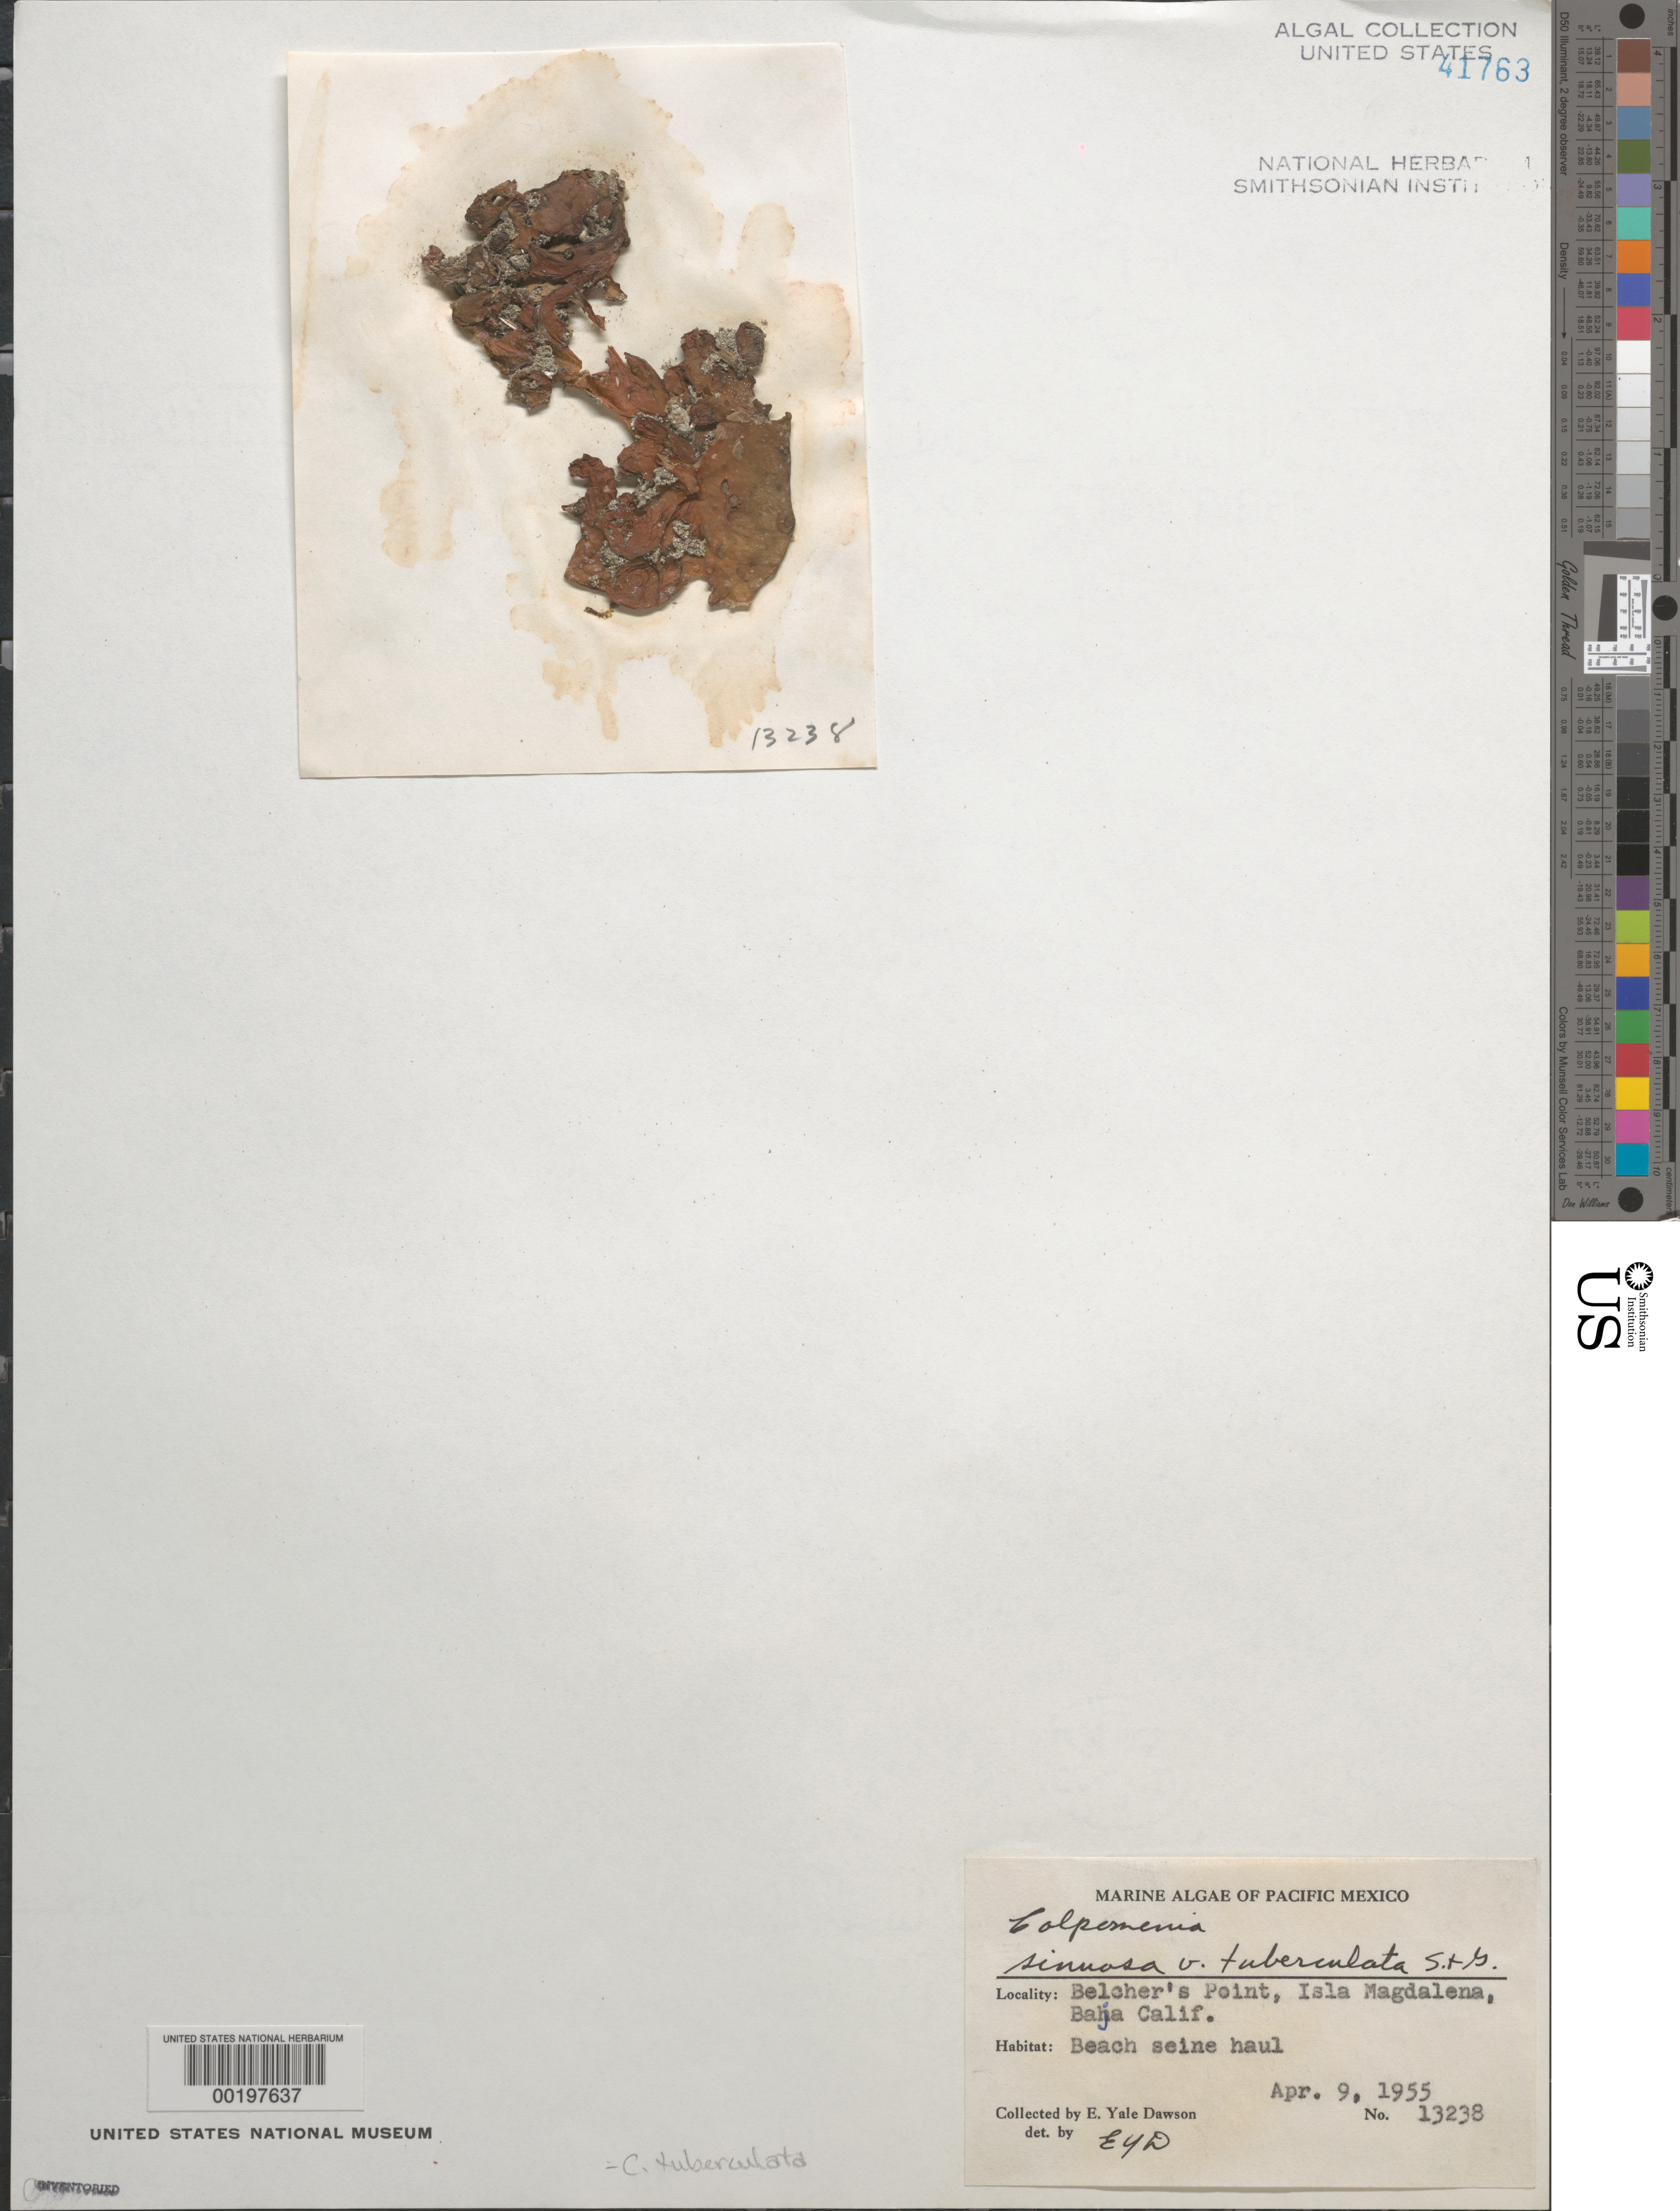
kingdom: Chromista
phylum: Ochrophyta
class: Phaeophyceae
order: Scytosiphonales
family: Scytosiphonaceae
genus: Colpomenia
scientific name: Colpomenia tuberculata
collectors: E. Y. Dawson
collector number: EYD 13238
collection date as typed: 09 Apr 1955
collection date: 1955-04-09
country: Mexico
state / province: Baja California Sur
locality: Isla Magdalena, Belcher (Belcher's) Point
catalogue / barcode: US 41763